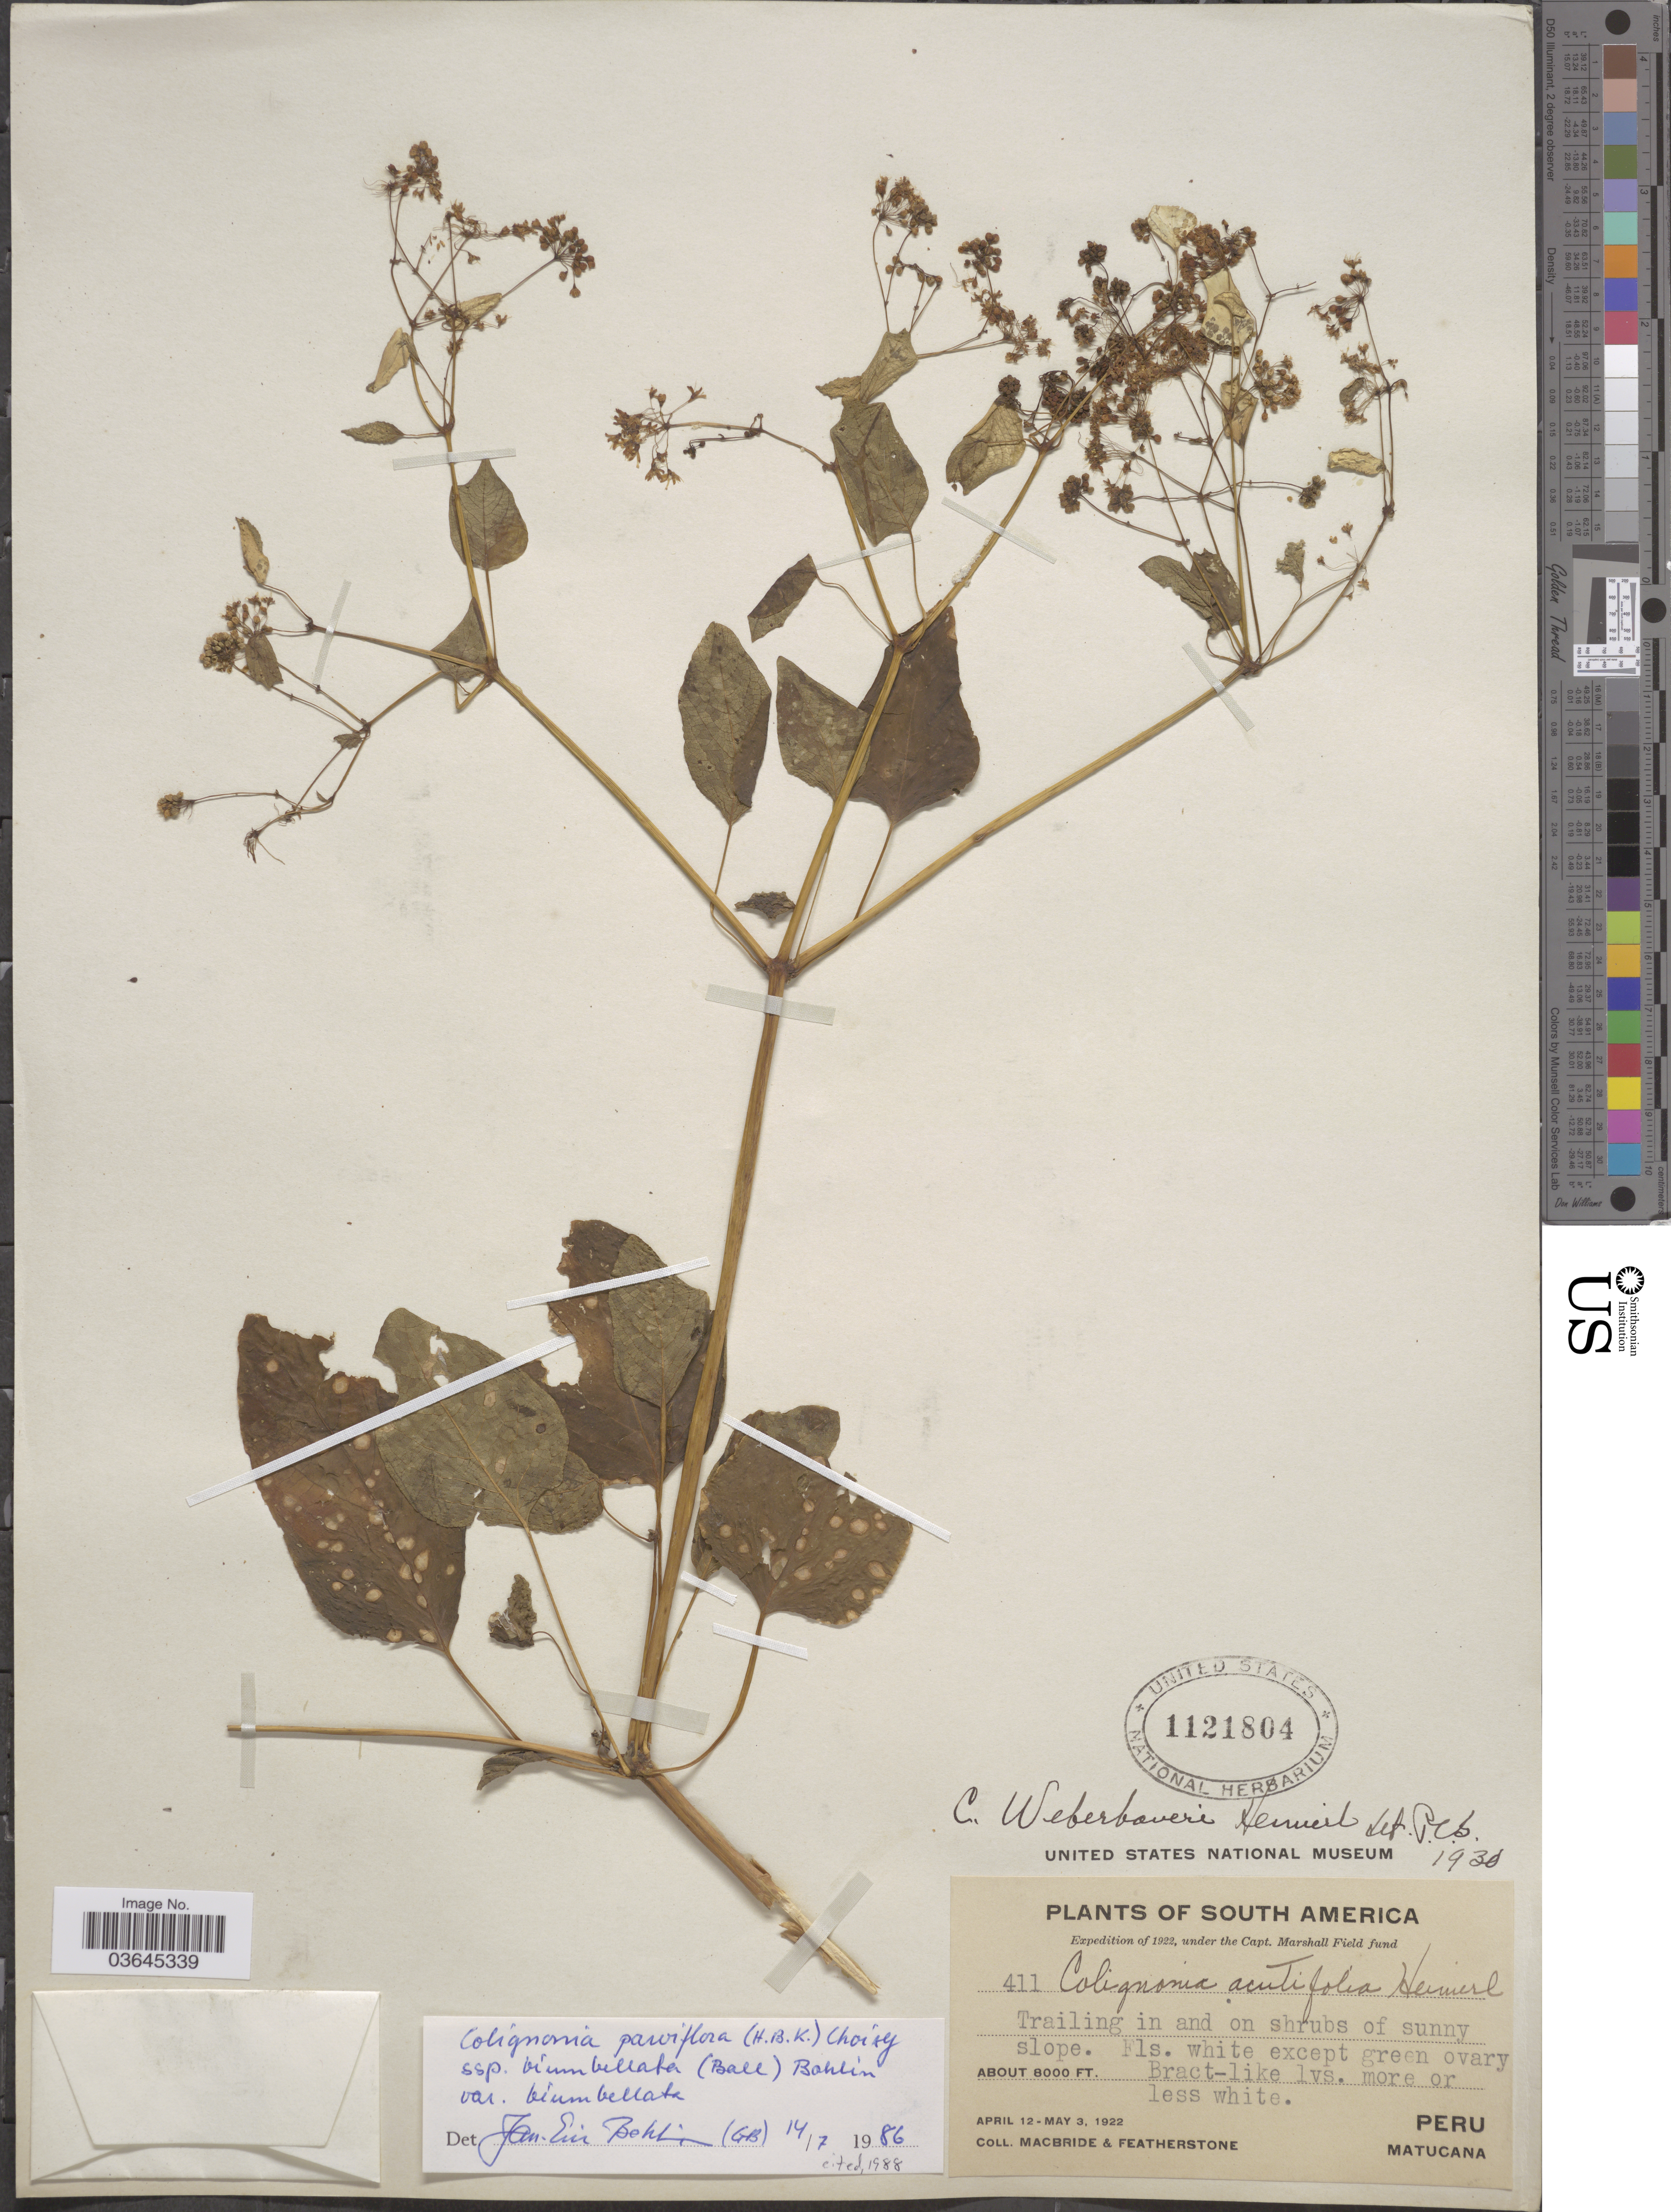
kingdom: Plantae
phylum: Tracheophyta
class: Magnoliopsida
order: Caryophyllales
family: Nyctaginaceae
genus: Colignonia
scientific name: Colignonia parviflora subsp. biumbellata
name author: (Ball) J.E. Bohlin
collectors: Macbride, -- & -. Featherstone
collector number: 411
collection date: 1922-04-12/1922-05-03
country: Peru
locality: Matucana.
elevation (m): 2438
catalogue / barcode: US 1121804